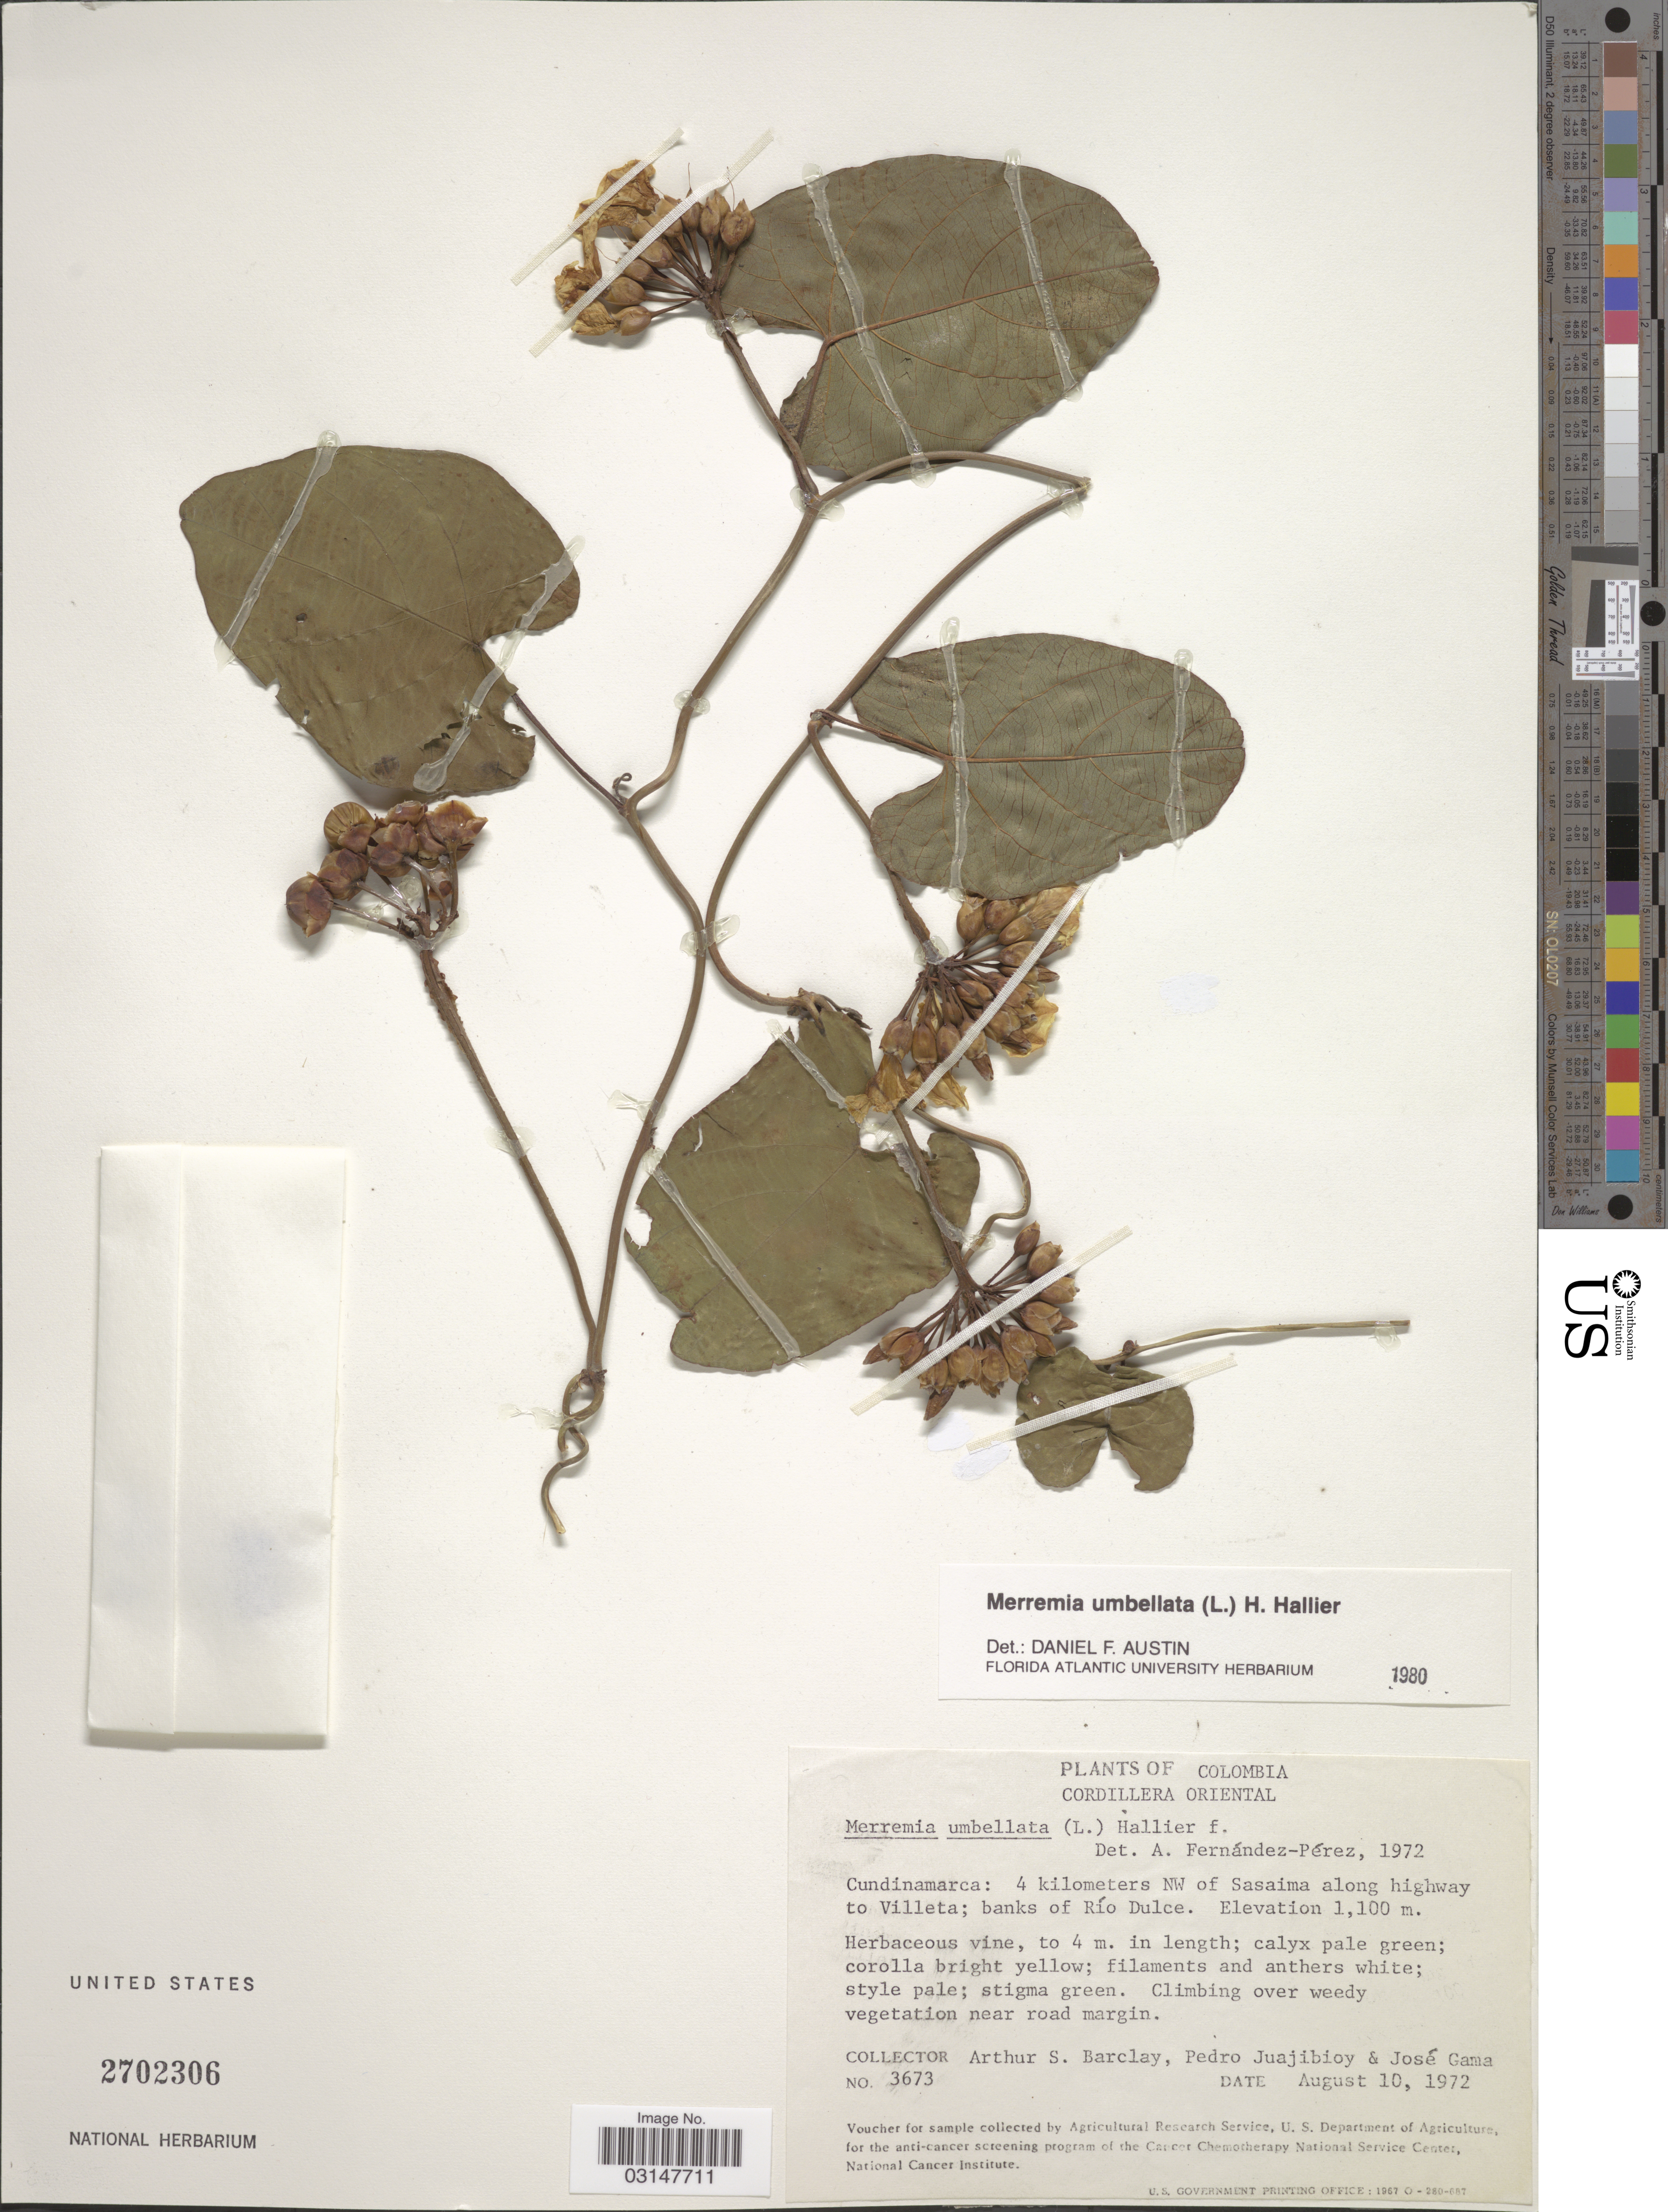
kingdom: Plantae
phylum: Tracheophyta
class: Magnoliopsida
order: Solanales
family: Convolvulaceae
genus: Camonea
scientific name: Camonea umbellata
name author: (L.) A. R. Simões & Staples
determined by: Strong, Mark T., (BOT), Smithsonian Institution - National Museum of Natural History (UNITED STATES)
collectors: A. S. Barclay, P. Juajibioy & J. Gama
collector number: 3673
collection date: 1972-08-10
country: Colombia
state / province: Cundinamarca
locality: Cordillera Oriental. 4 kilometers NW of Sasaima along highway to Villeta; banks of Río Dulce.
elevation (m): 1100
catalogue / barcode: US 2702306